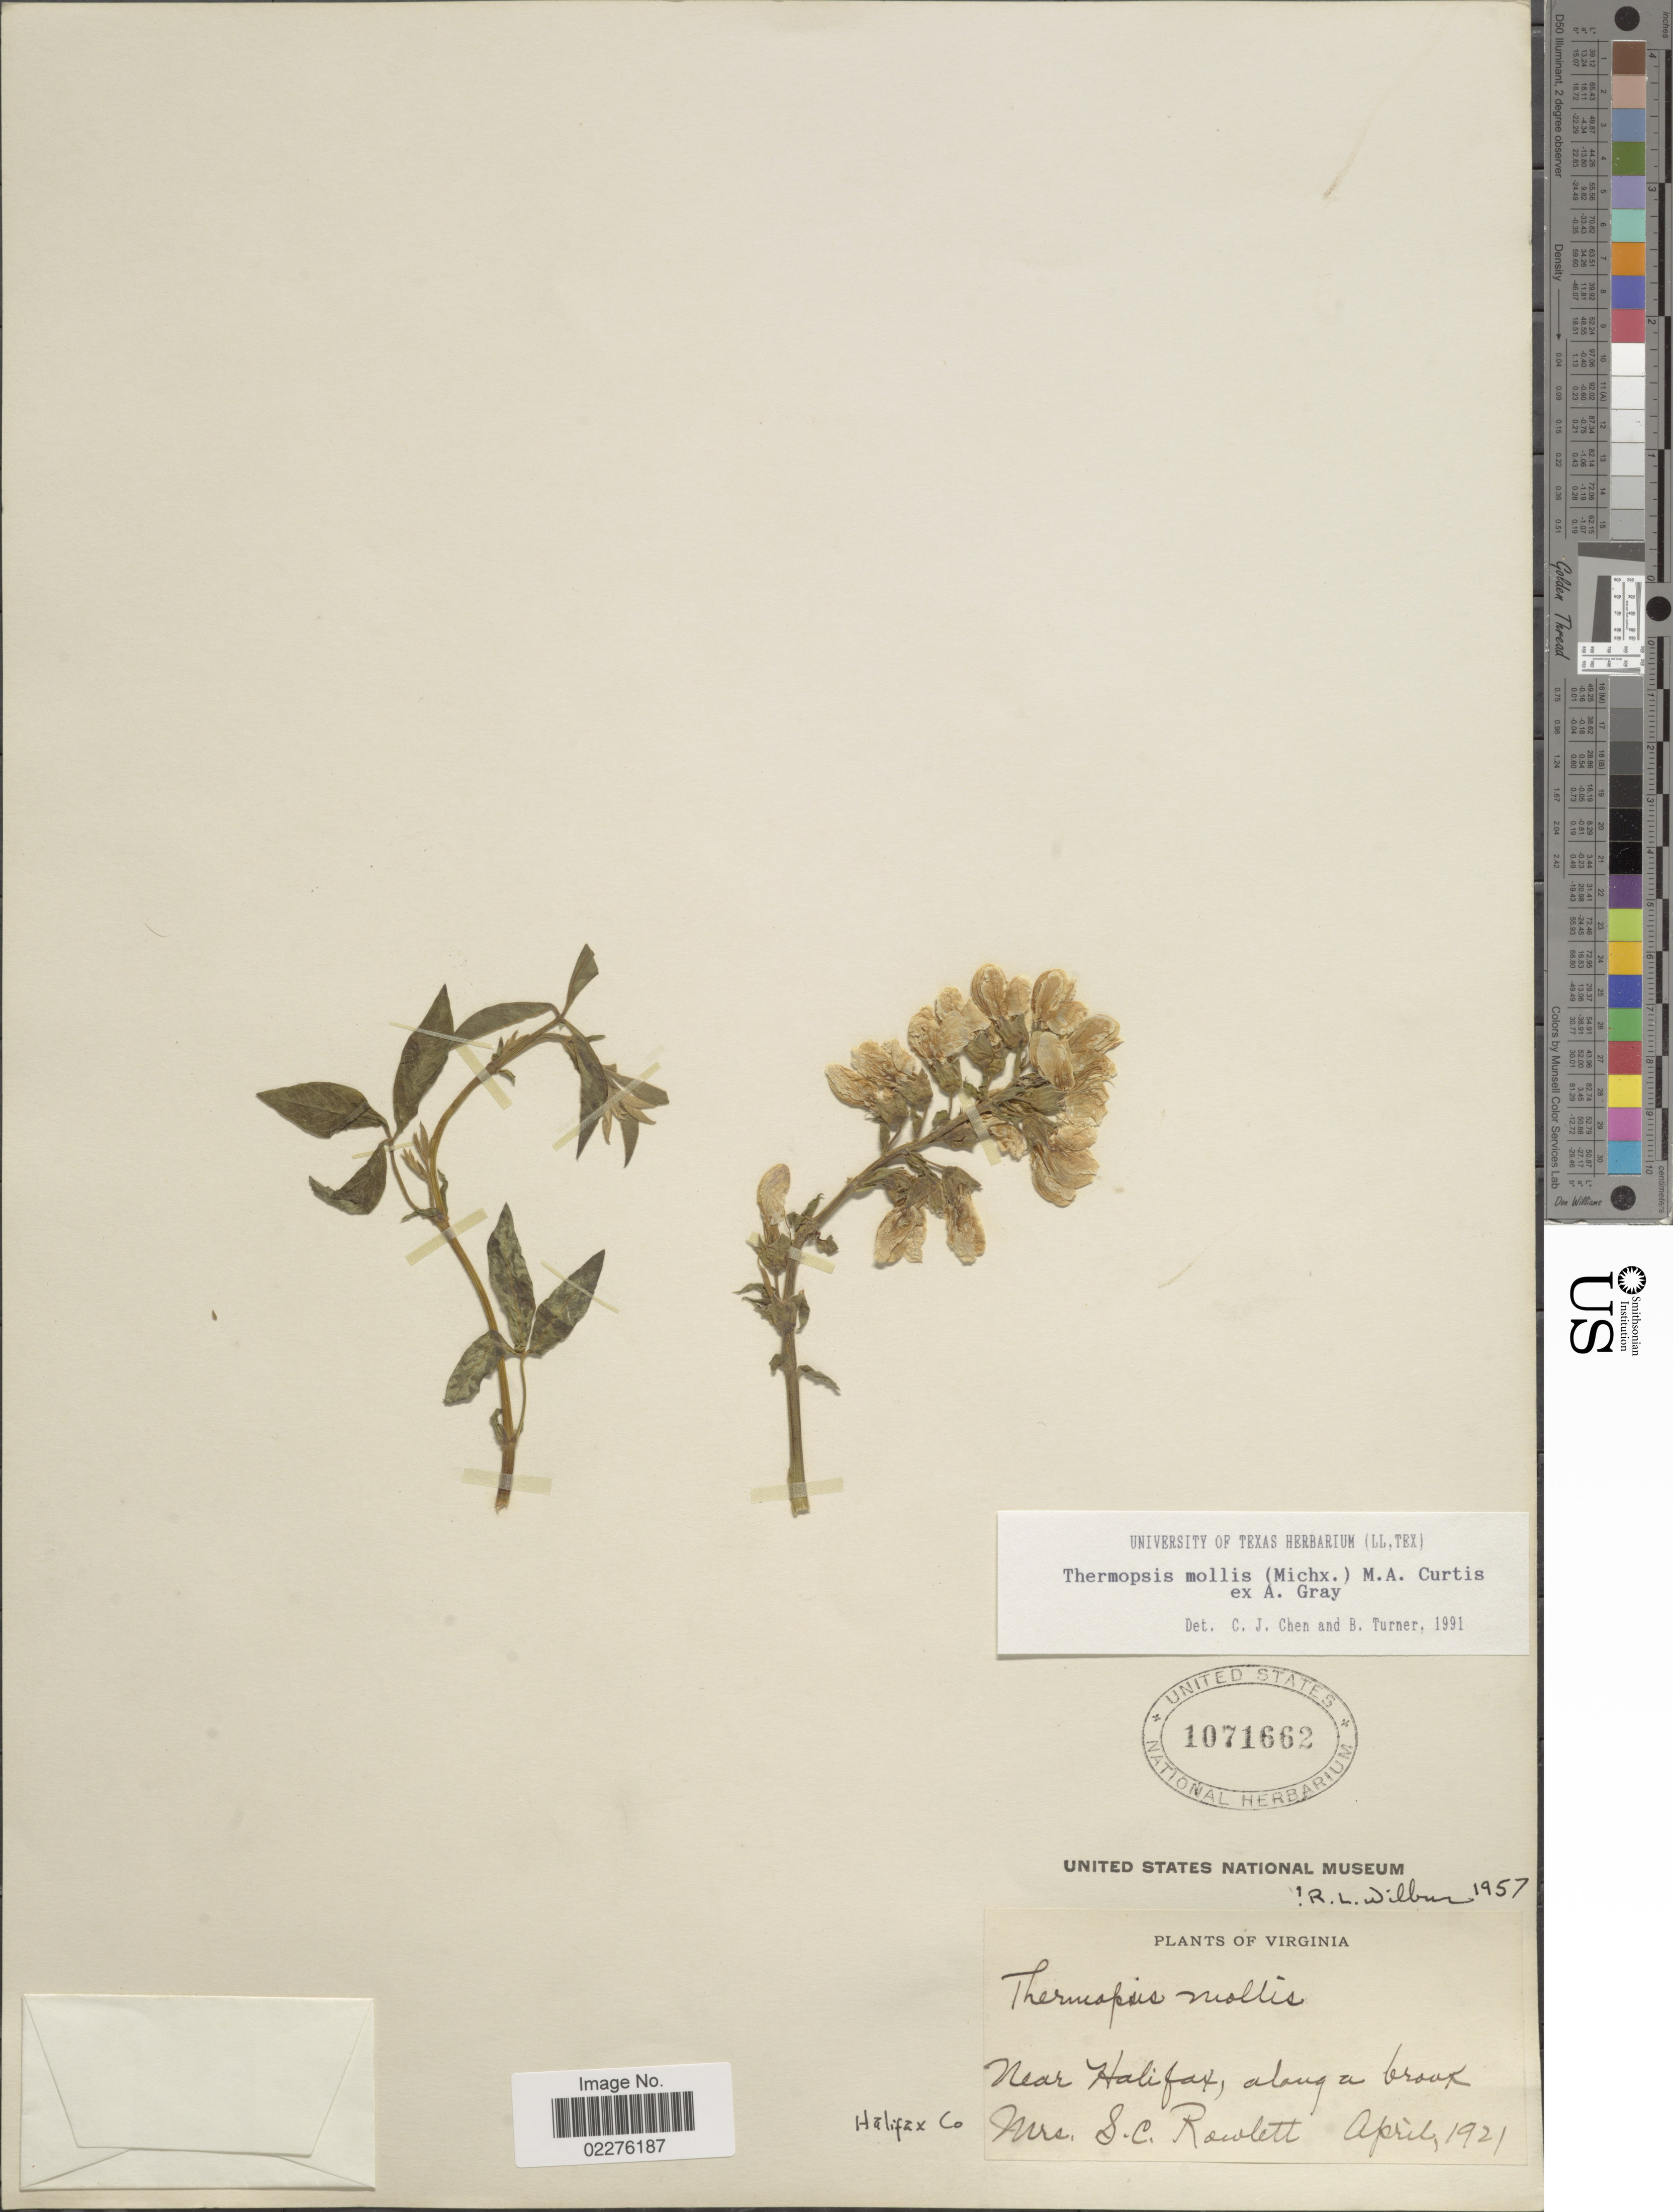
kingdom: Plantae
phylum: Tracheophyta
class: Magnoliopsida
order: Fabales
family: Fabaceae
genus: Thermopsis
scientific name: Thermopsis mollis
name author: (Michx.) M.A. Curtis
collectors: S. Rowlett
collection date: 1921-04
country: United States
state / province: Virginia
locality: Near Halifax, along a brook, Halifax Co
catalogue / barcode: US 1071662